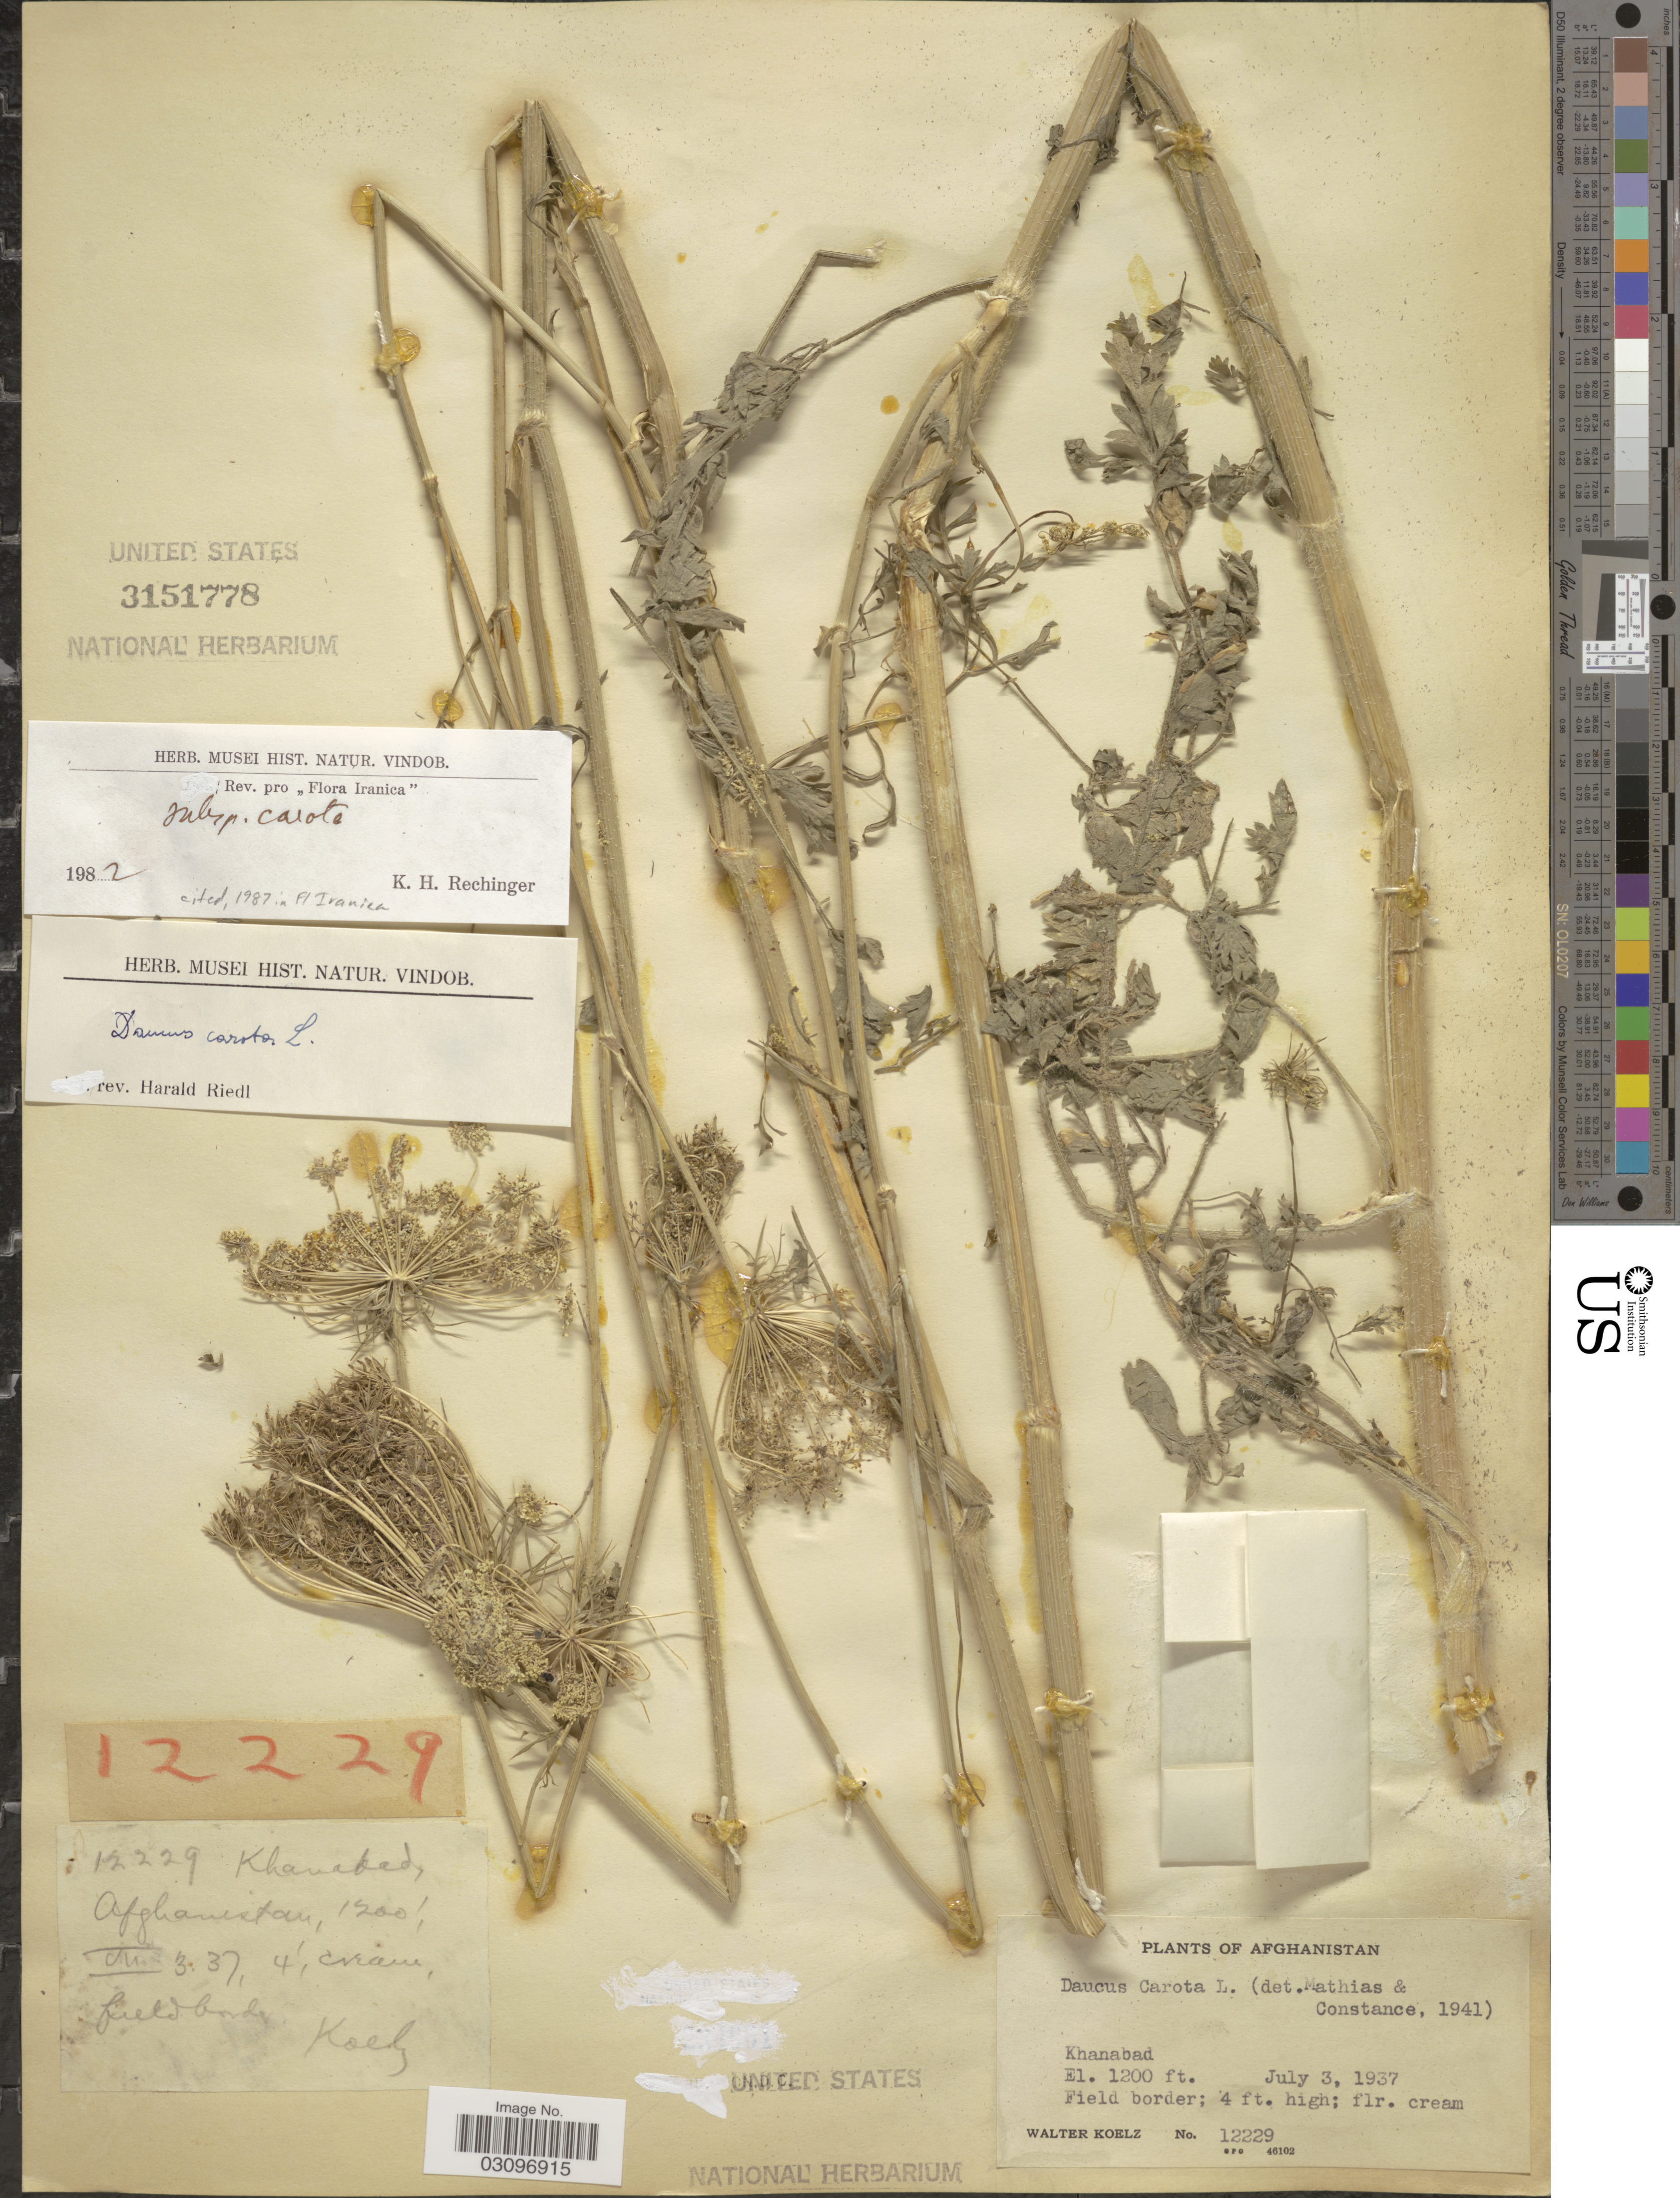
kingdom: Plantae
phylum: Tracheophyta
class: Magnoliopsida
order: Apiales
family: Apiaceae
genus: Daucus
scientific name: Daucus carota subsp. carota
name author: L.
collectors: W. N. Koelz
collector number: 12229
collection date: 1937-07-03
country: Afghanistan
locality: Khanabad.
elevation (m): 366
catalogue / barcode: US 3151778